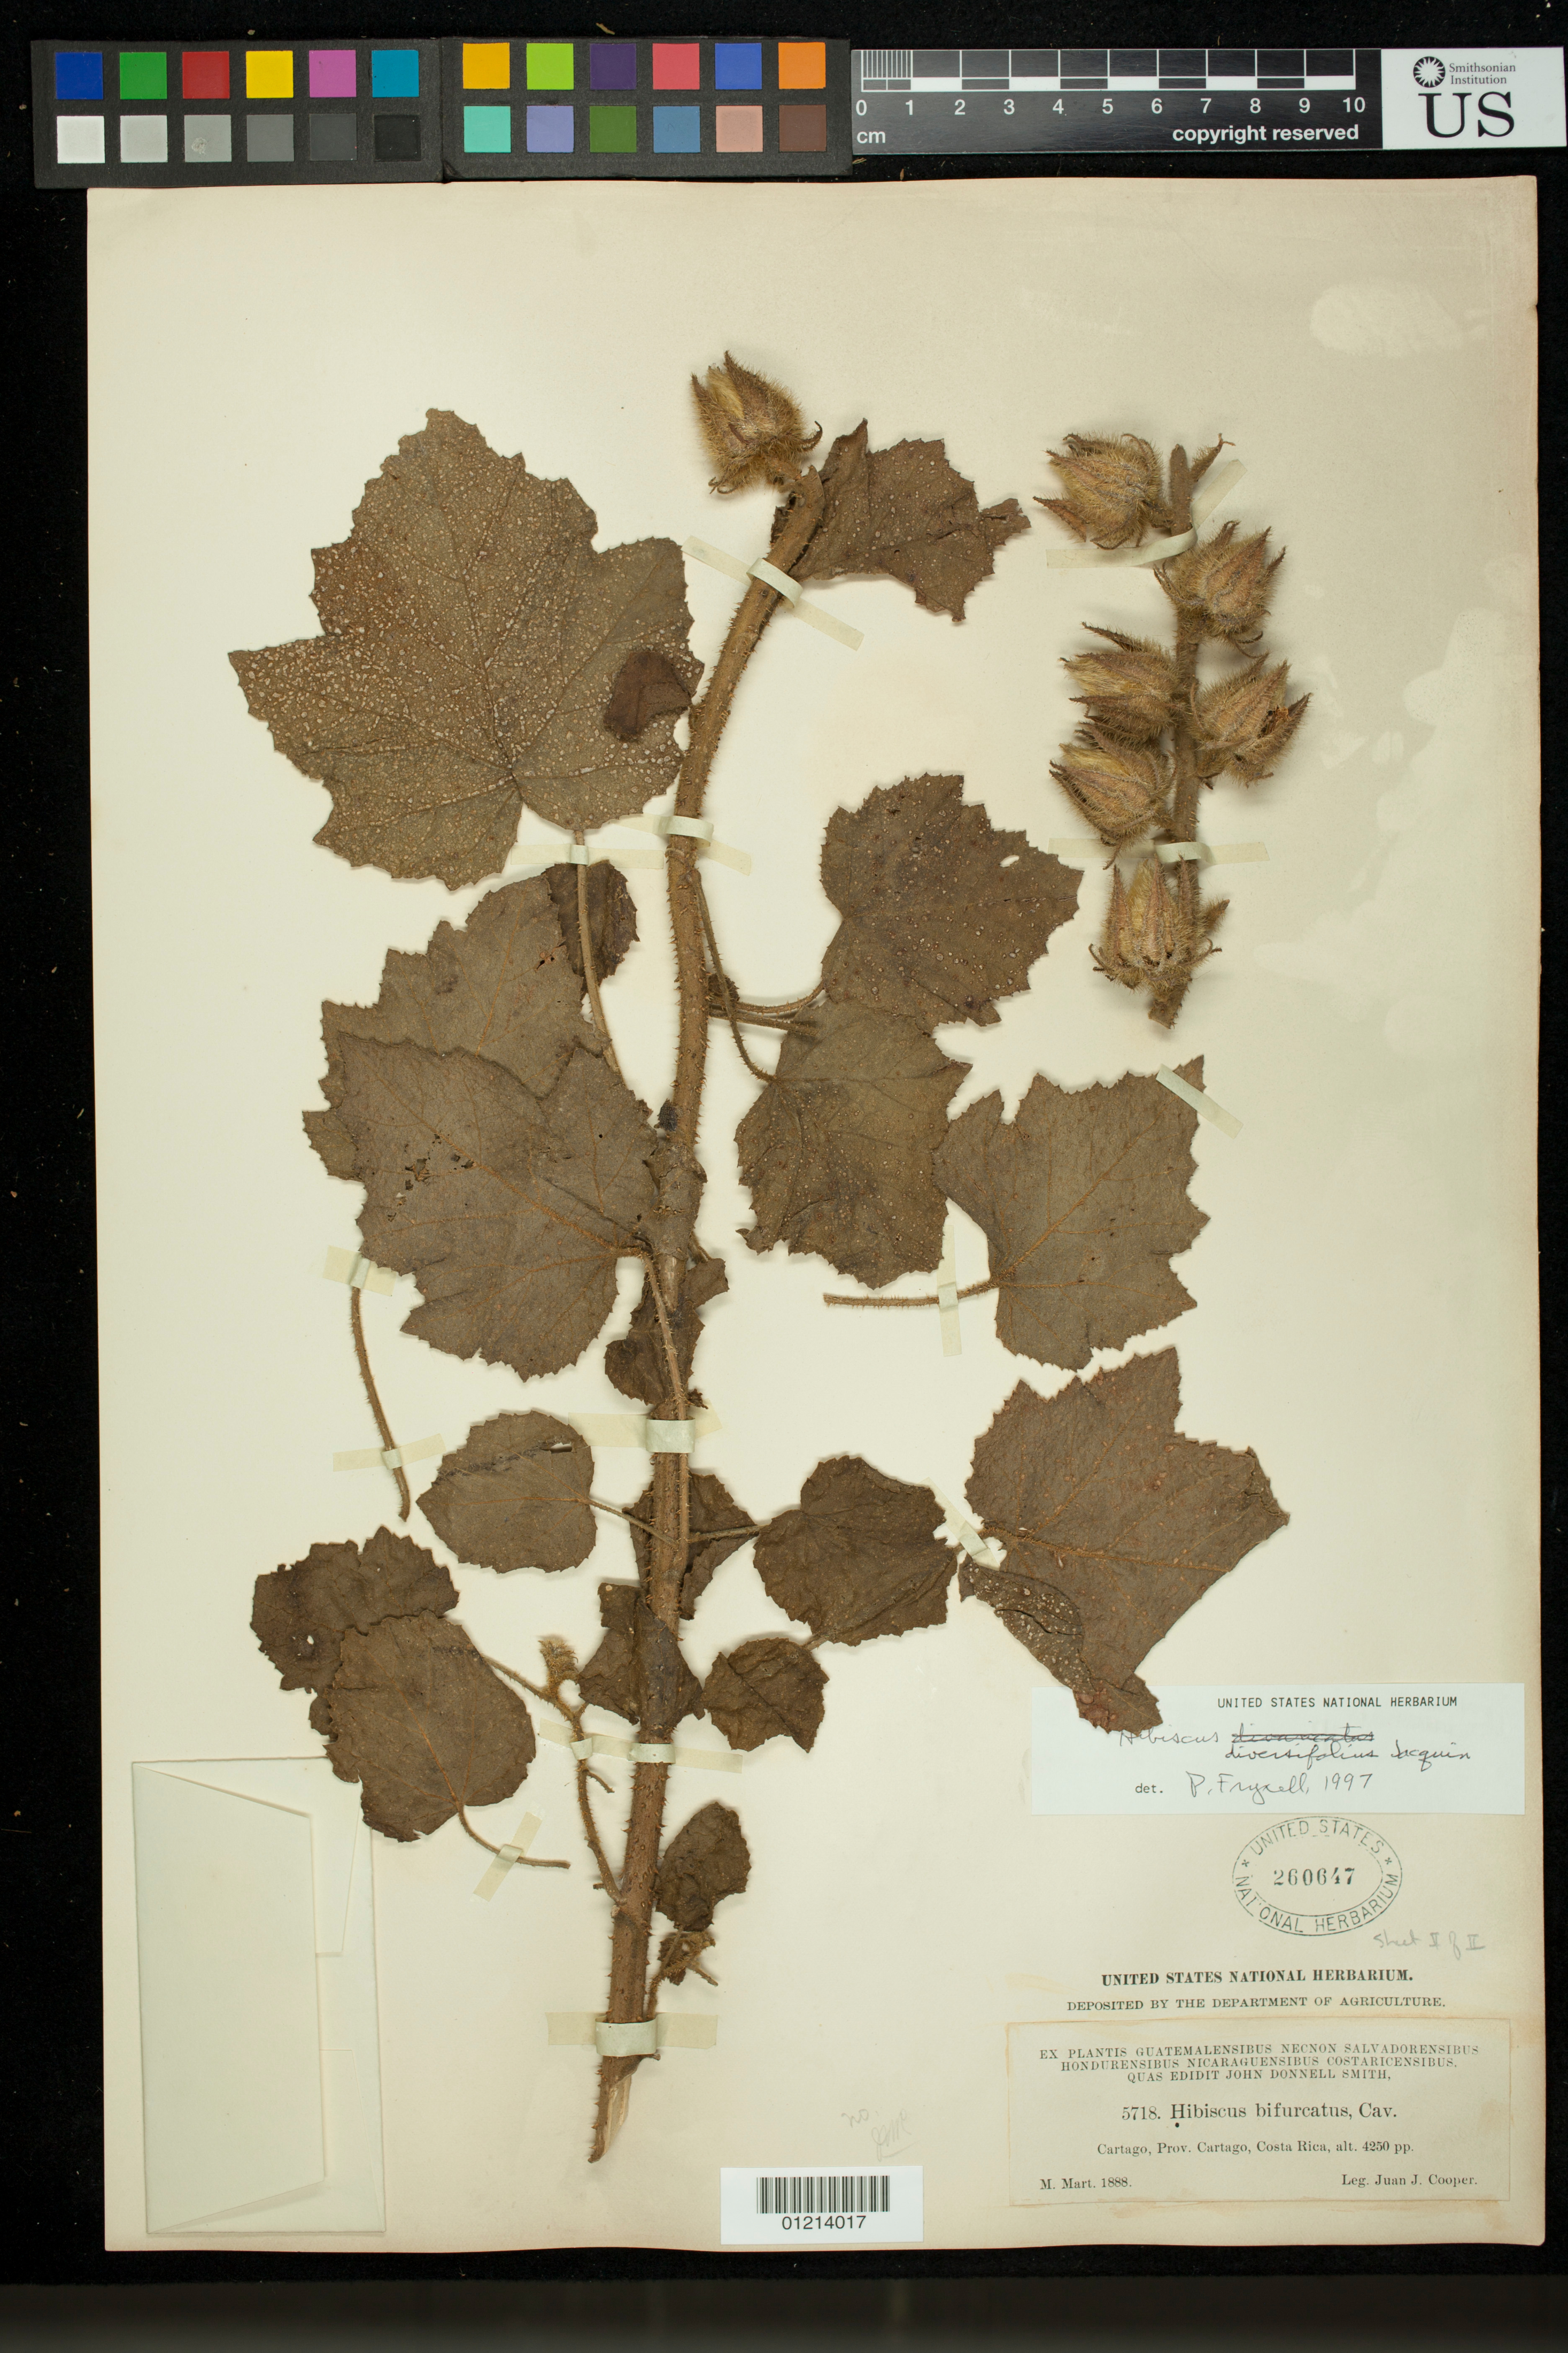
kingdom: Plantae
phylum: Tracheophyta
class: Magnoliopsida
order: Malvales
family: Malvaceae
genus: Sabdariffa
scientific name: Sabdariffa diversifolia subsp. diversifolia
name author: (Jacq.) McLay & R.L. Barrett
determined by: Dorr, Laurence J., Curator (BOT), Smithsonian Institution - National Museum of Natural History (UNITED STATES)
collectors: J. J. Cooper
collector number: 5718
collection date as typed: Mar 1888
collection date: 1888-03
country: Costa Rica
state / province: Cartago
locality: Cartago, Prov. Cartago, Costa Rica.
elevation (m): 1295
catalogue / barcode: US 260647